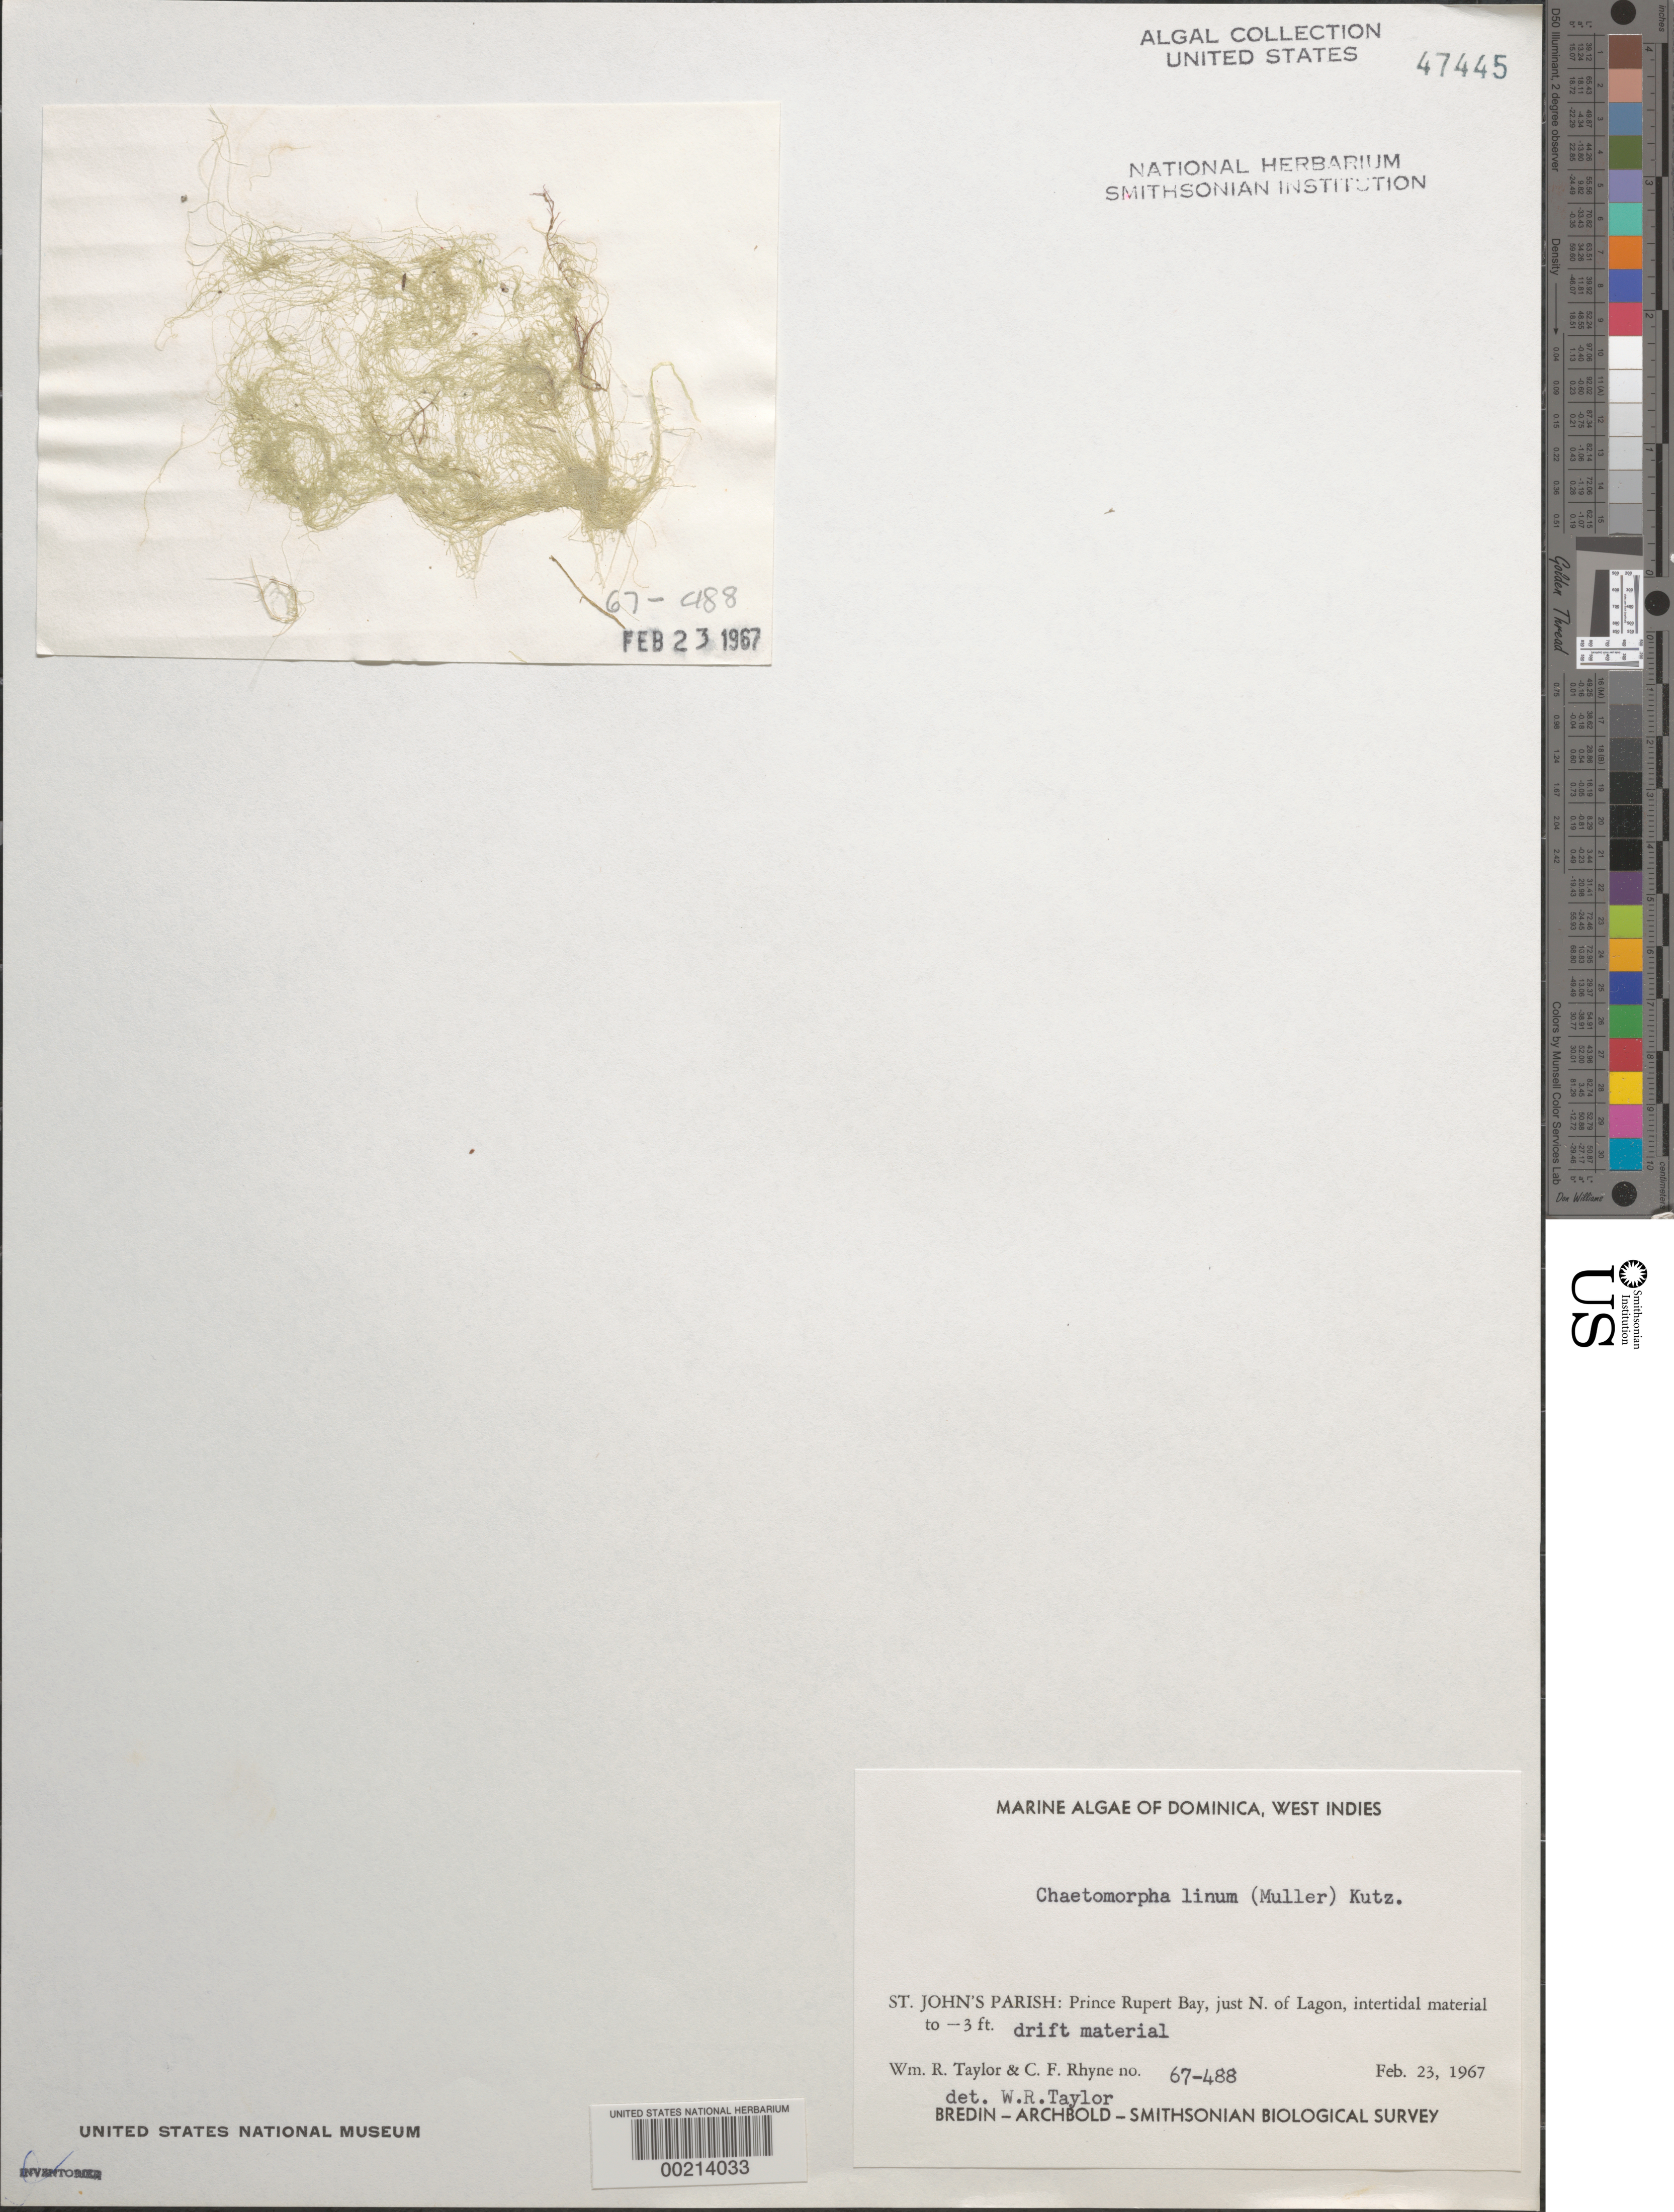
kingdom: Plantae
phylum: Chlorophyta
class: Ulvophyceae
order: Cladophorales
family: Cladophoraceae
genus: Chaetomorpha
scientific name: Chaetomorpha linum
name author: (O.F. Muell.) Kütz.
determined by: Taylor, William R.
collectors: W. R. Taylor & C. Rhyne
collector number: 67-488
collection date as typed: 23 Feb 1967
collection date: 1967-02-23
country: Dominica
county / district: St. John's Parish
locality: Prince Rupert Bay, just north of Lagon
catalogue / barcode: US 47445